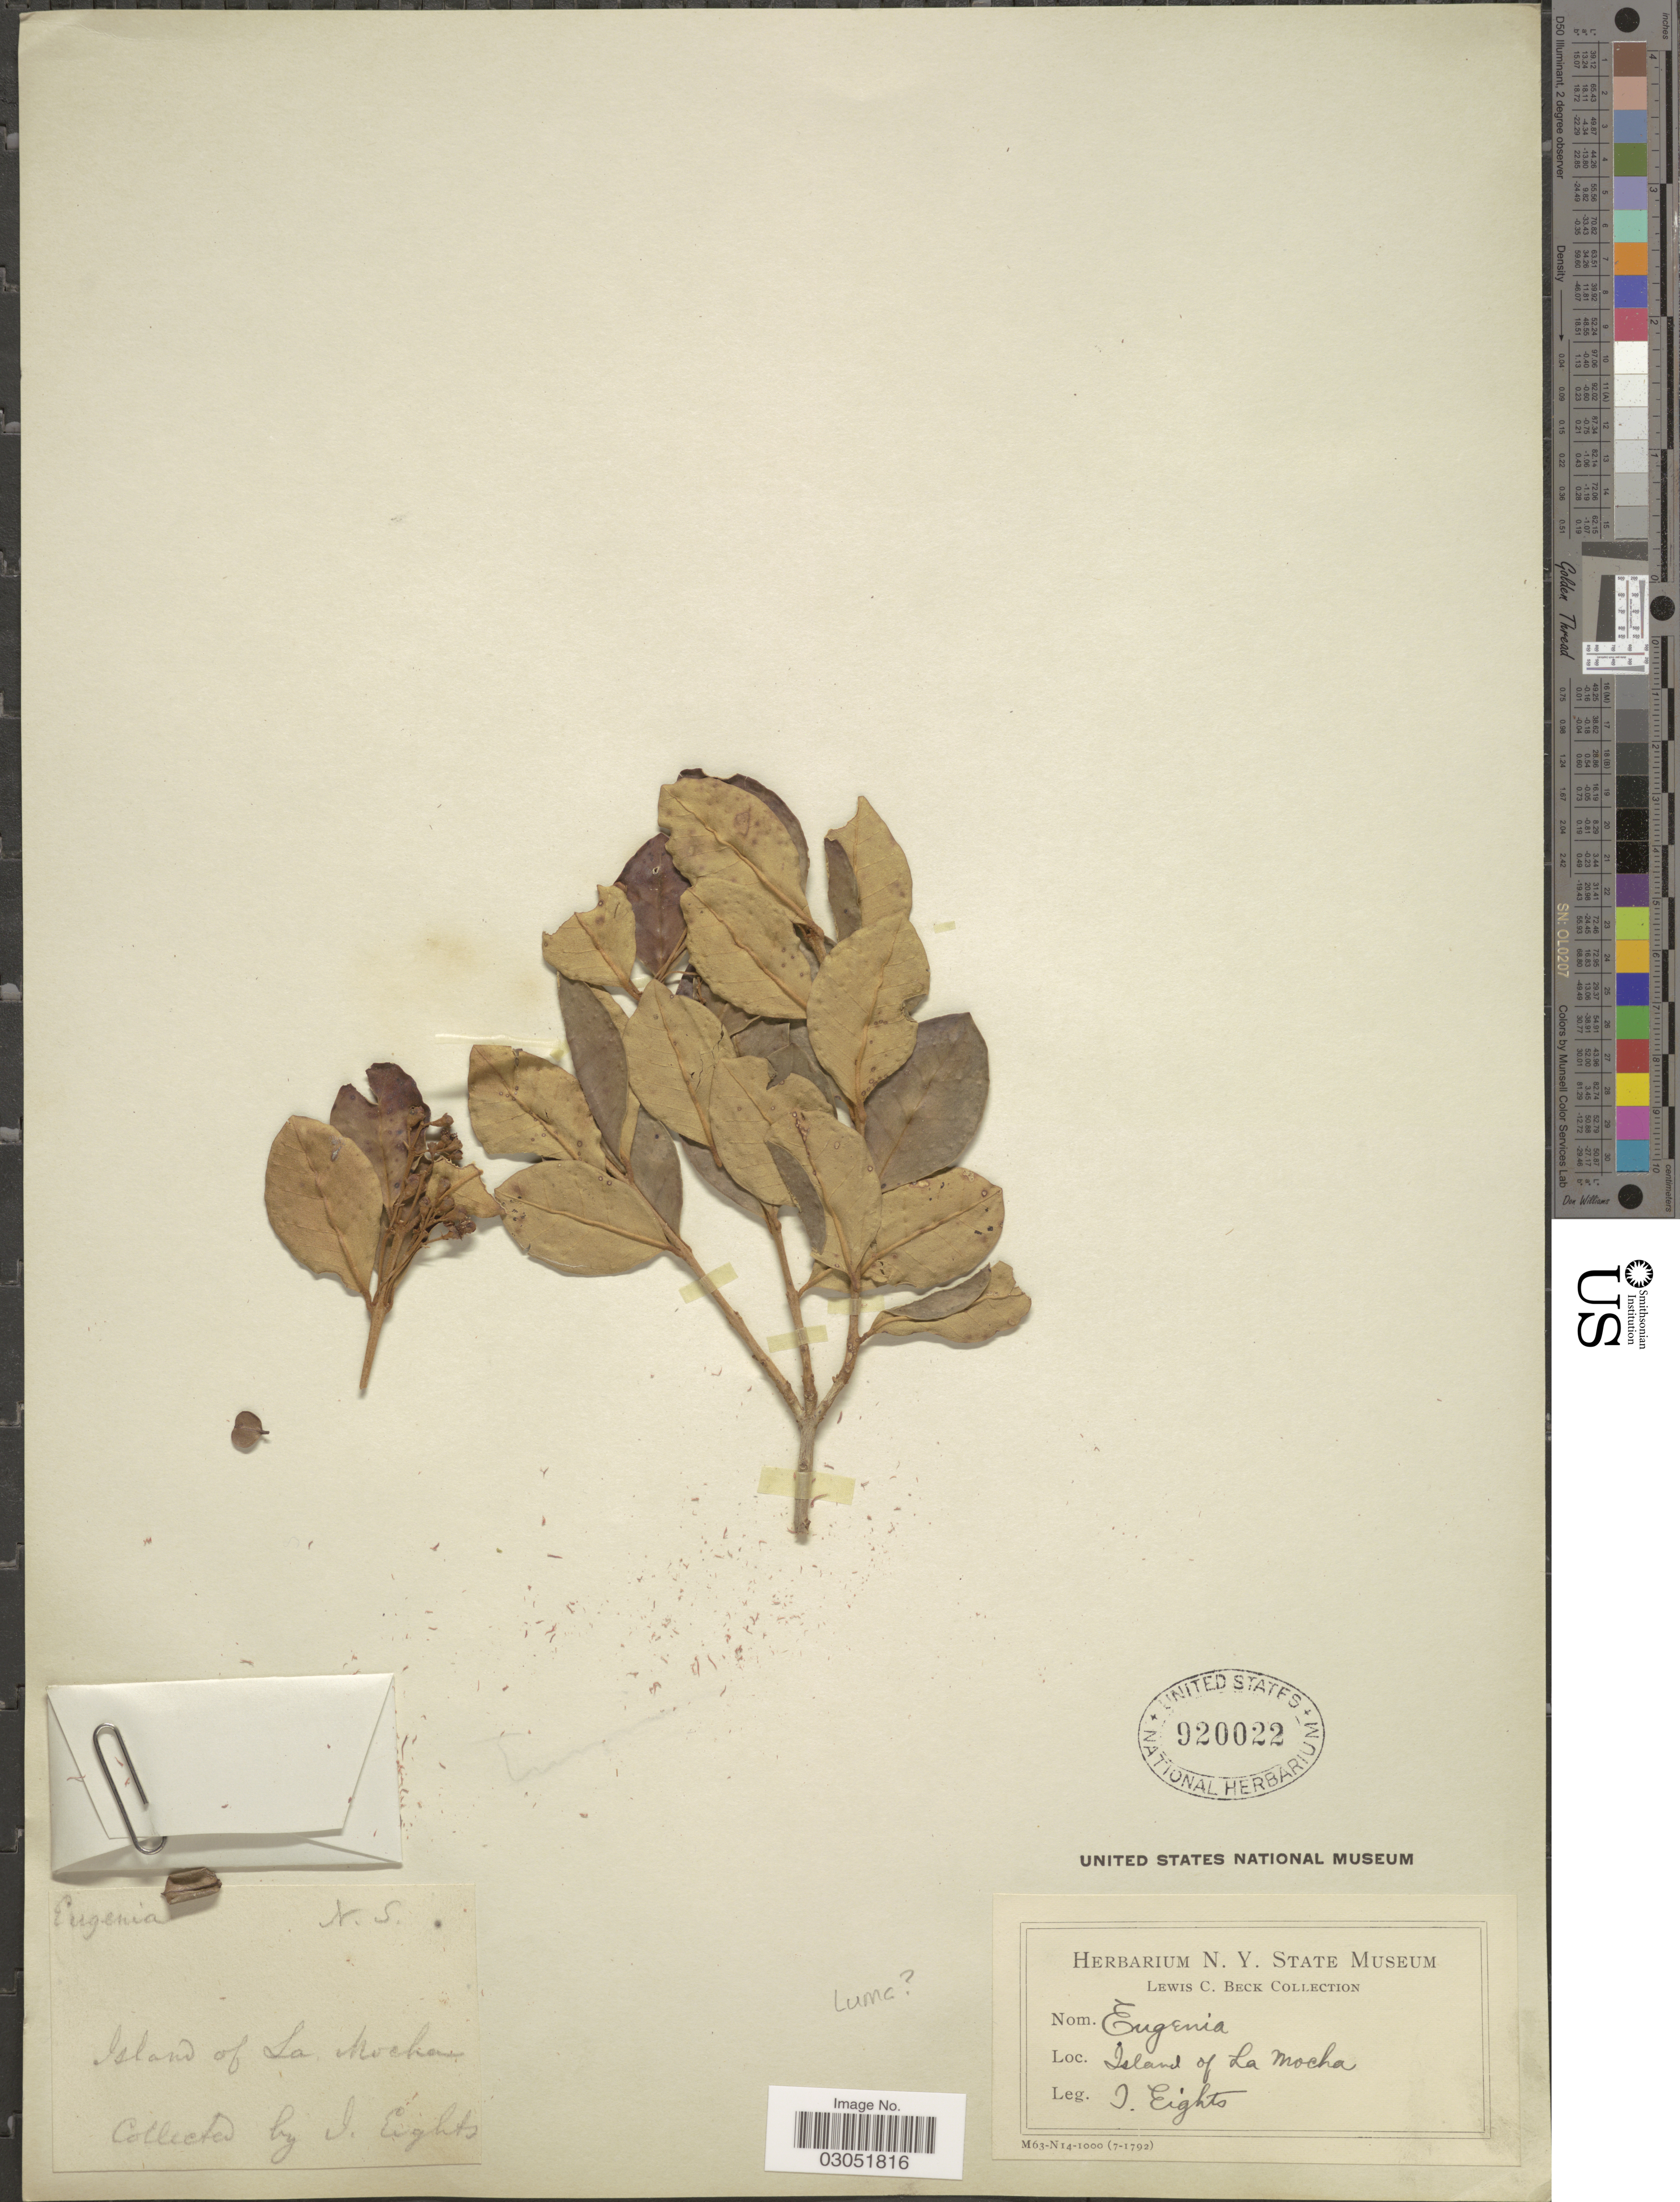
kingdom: Plantae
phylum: Tracheophyta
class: Magnoliopsida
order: Myrtales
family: Myrtaceae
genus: Eugenia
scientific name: Eugenia sp.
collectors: I. Eights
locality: Island of La Mocha.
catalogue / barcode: US 920022